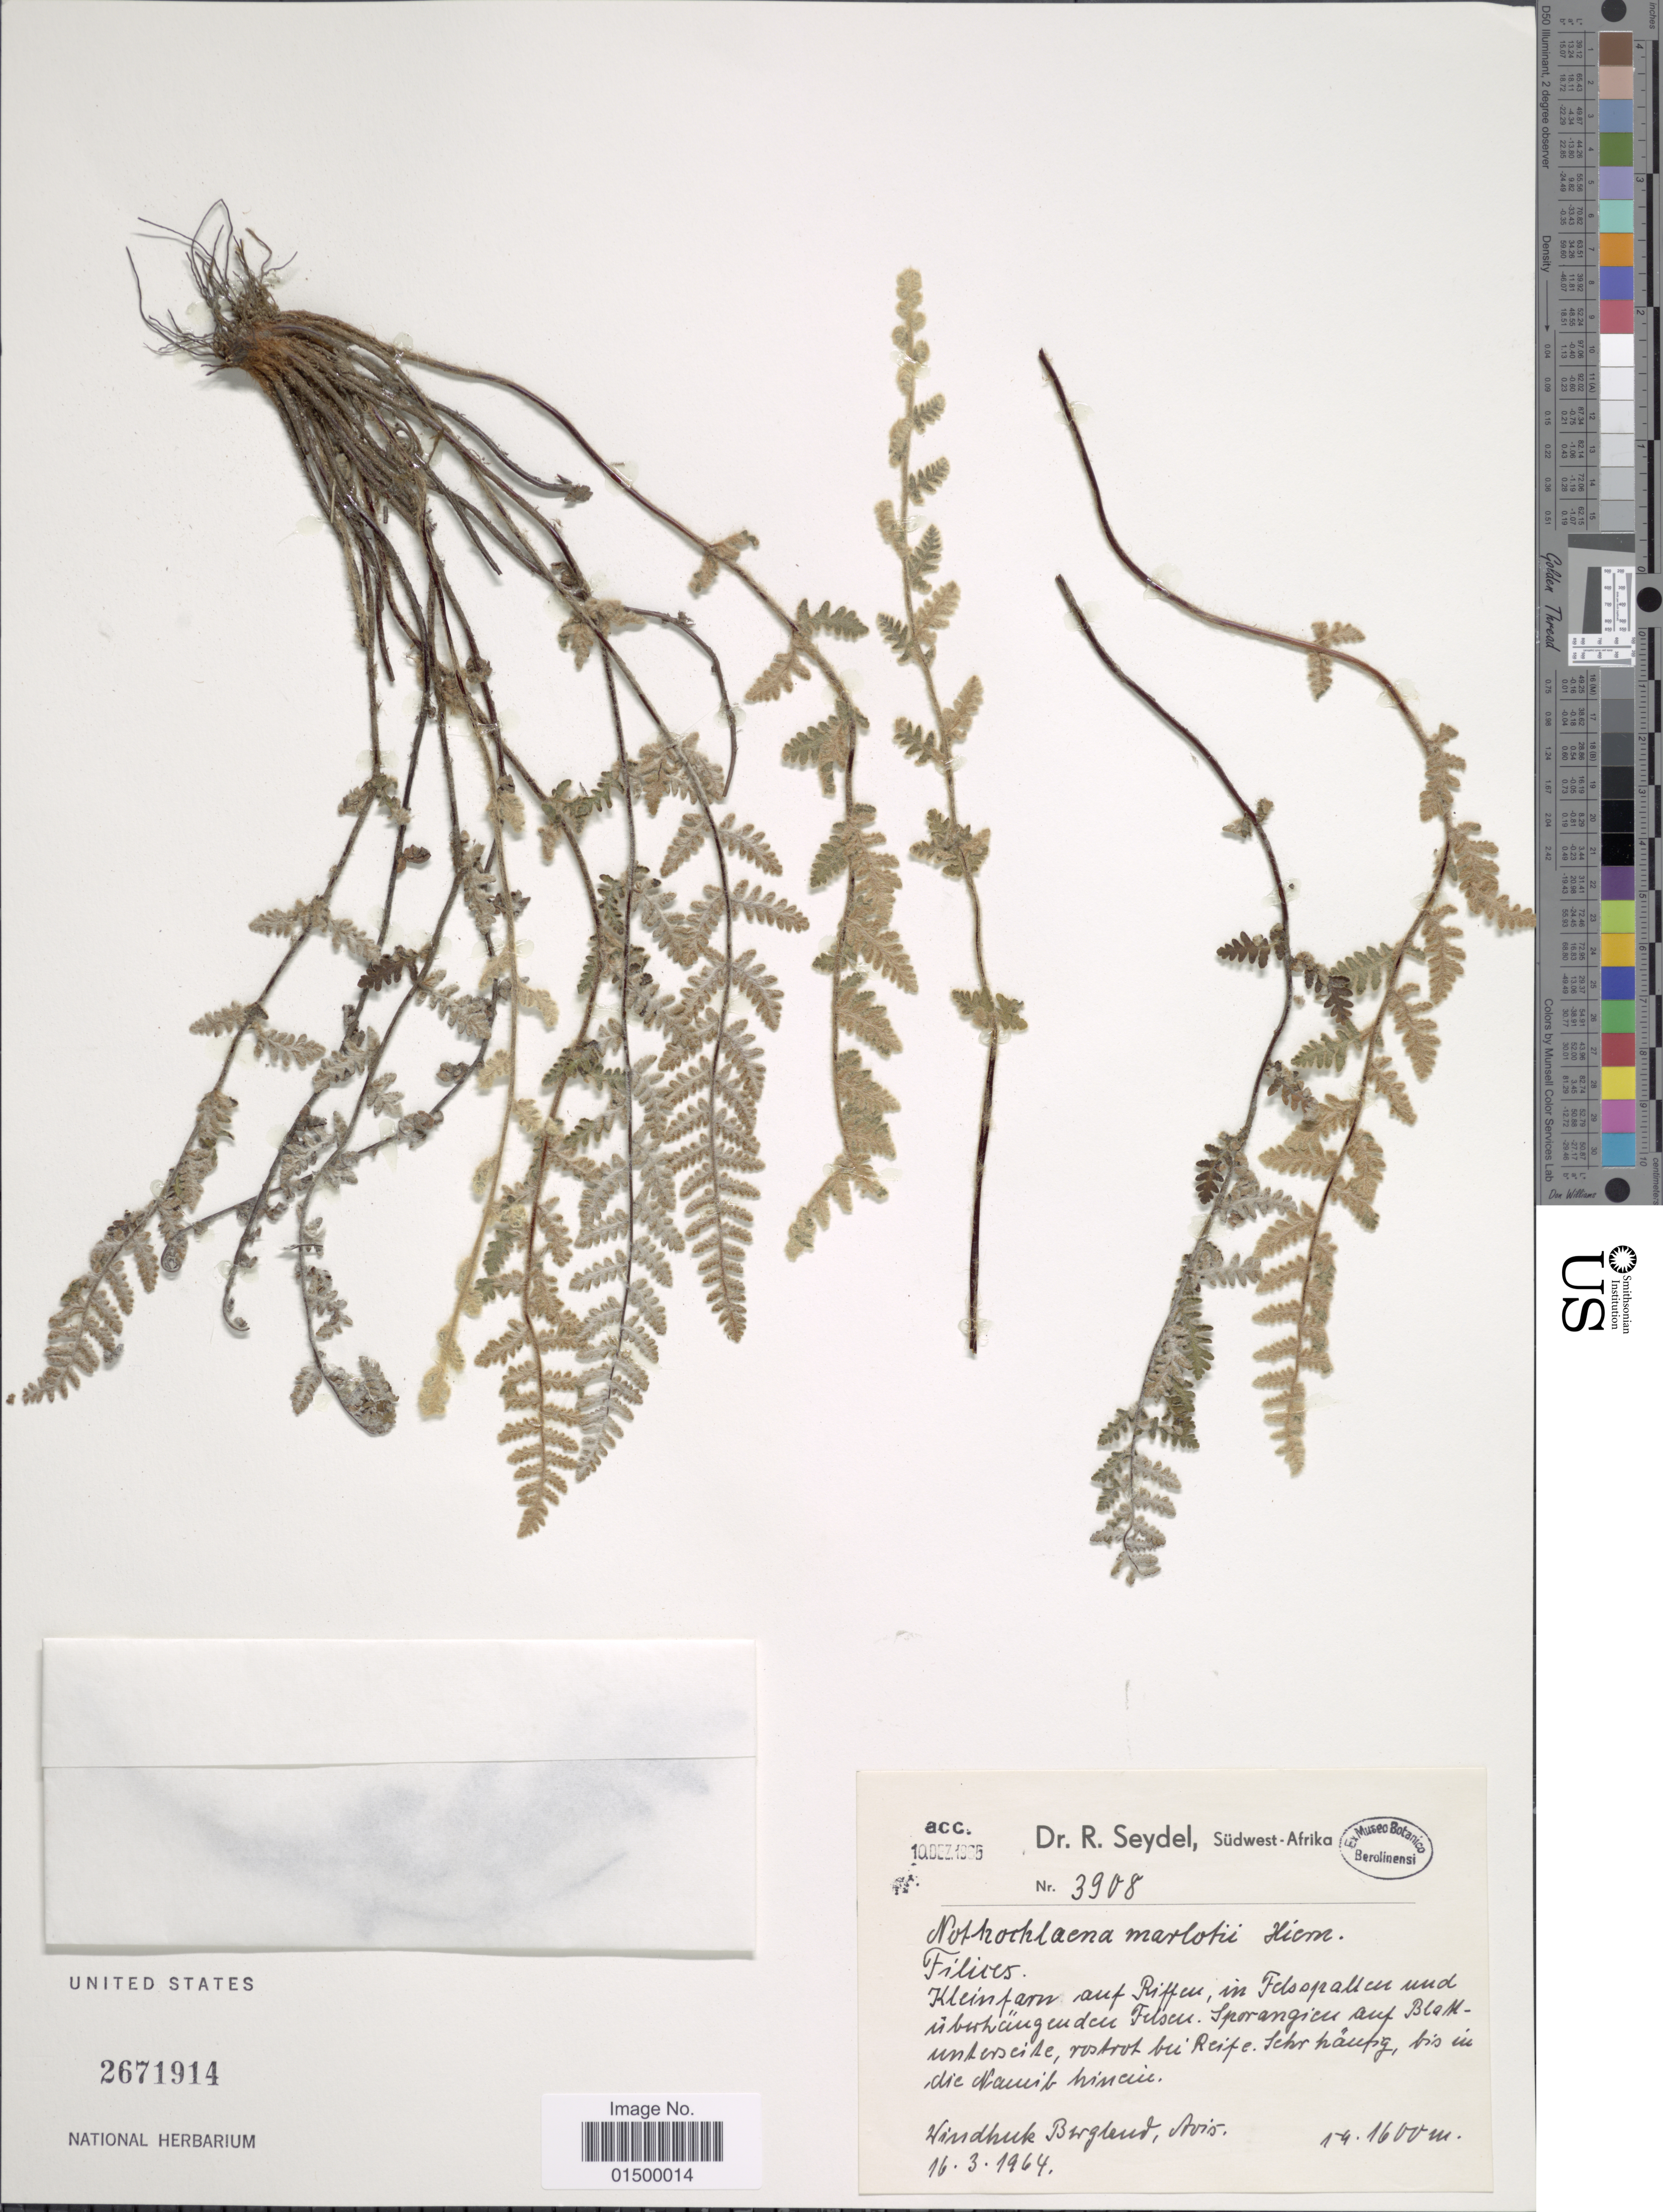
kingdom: Plantae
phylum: Tracheophyta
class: Polypodiopsida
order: Polypodiales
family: Pteridaceae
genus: Cheilanthes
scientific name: Cheilanthes marlothii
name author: (Hieron.) Domin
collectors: R. Seydel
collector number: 3908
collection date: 1964-03-16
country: Namibia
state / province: Khomas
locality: South-West Africa, Windhuk [Windhoek], Bergland, Avis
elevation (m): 1600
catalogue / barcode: US 2671914